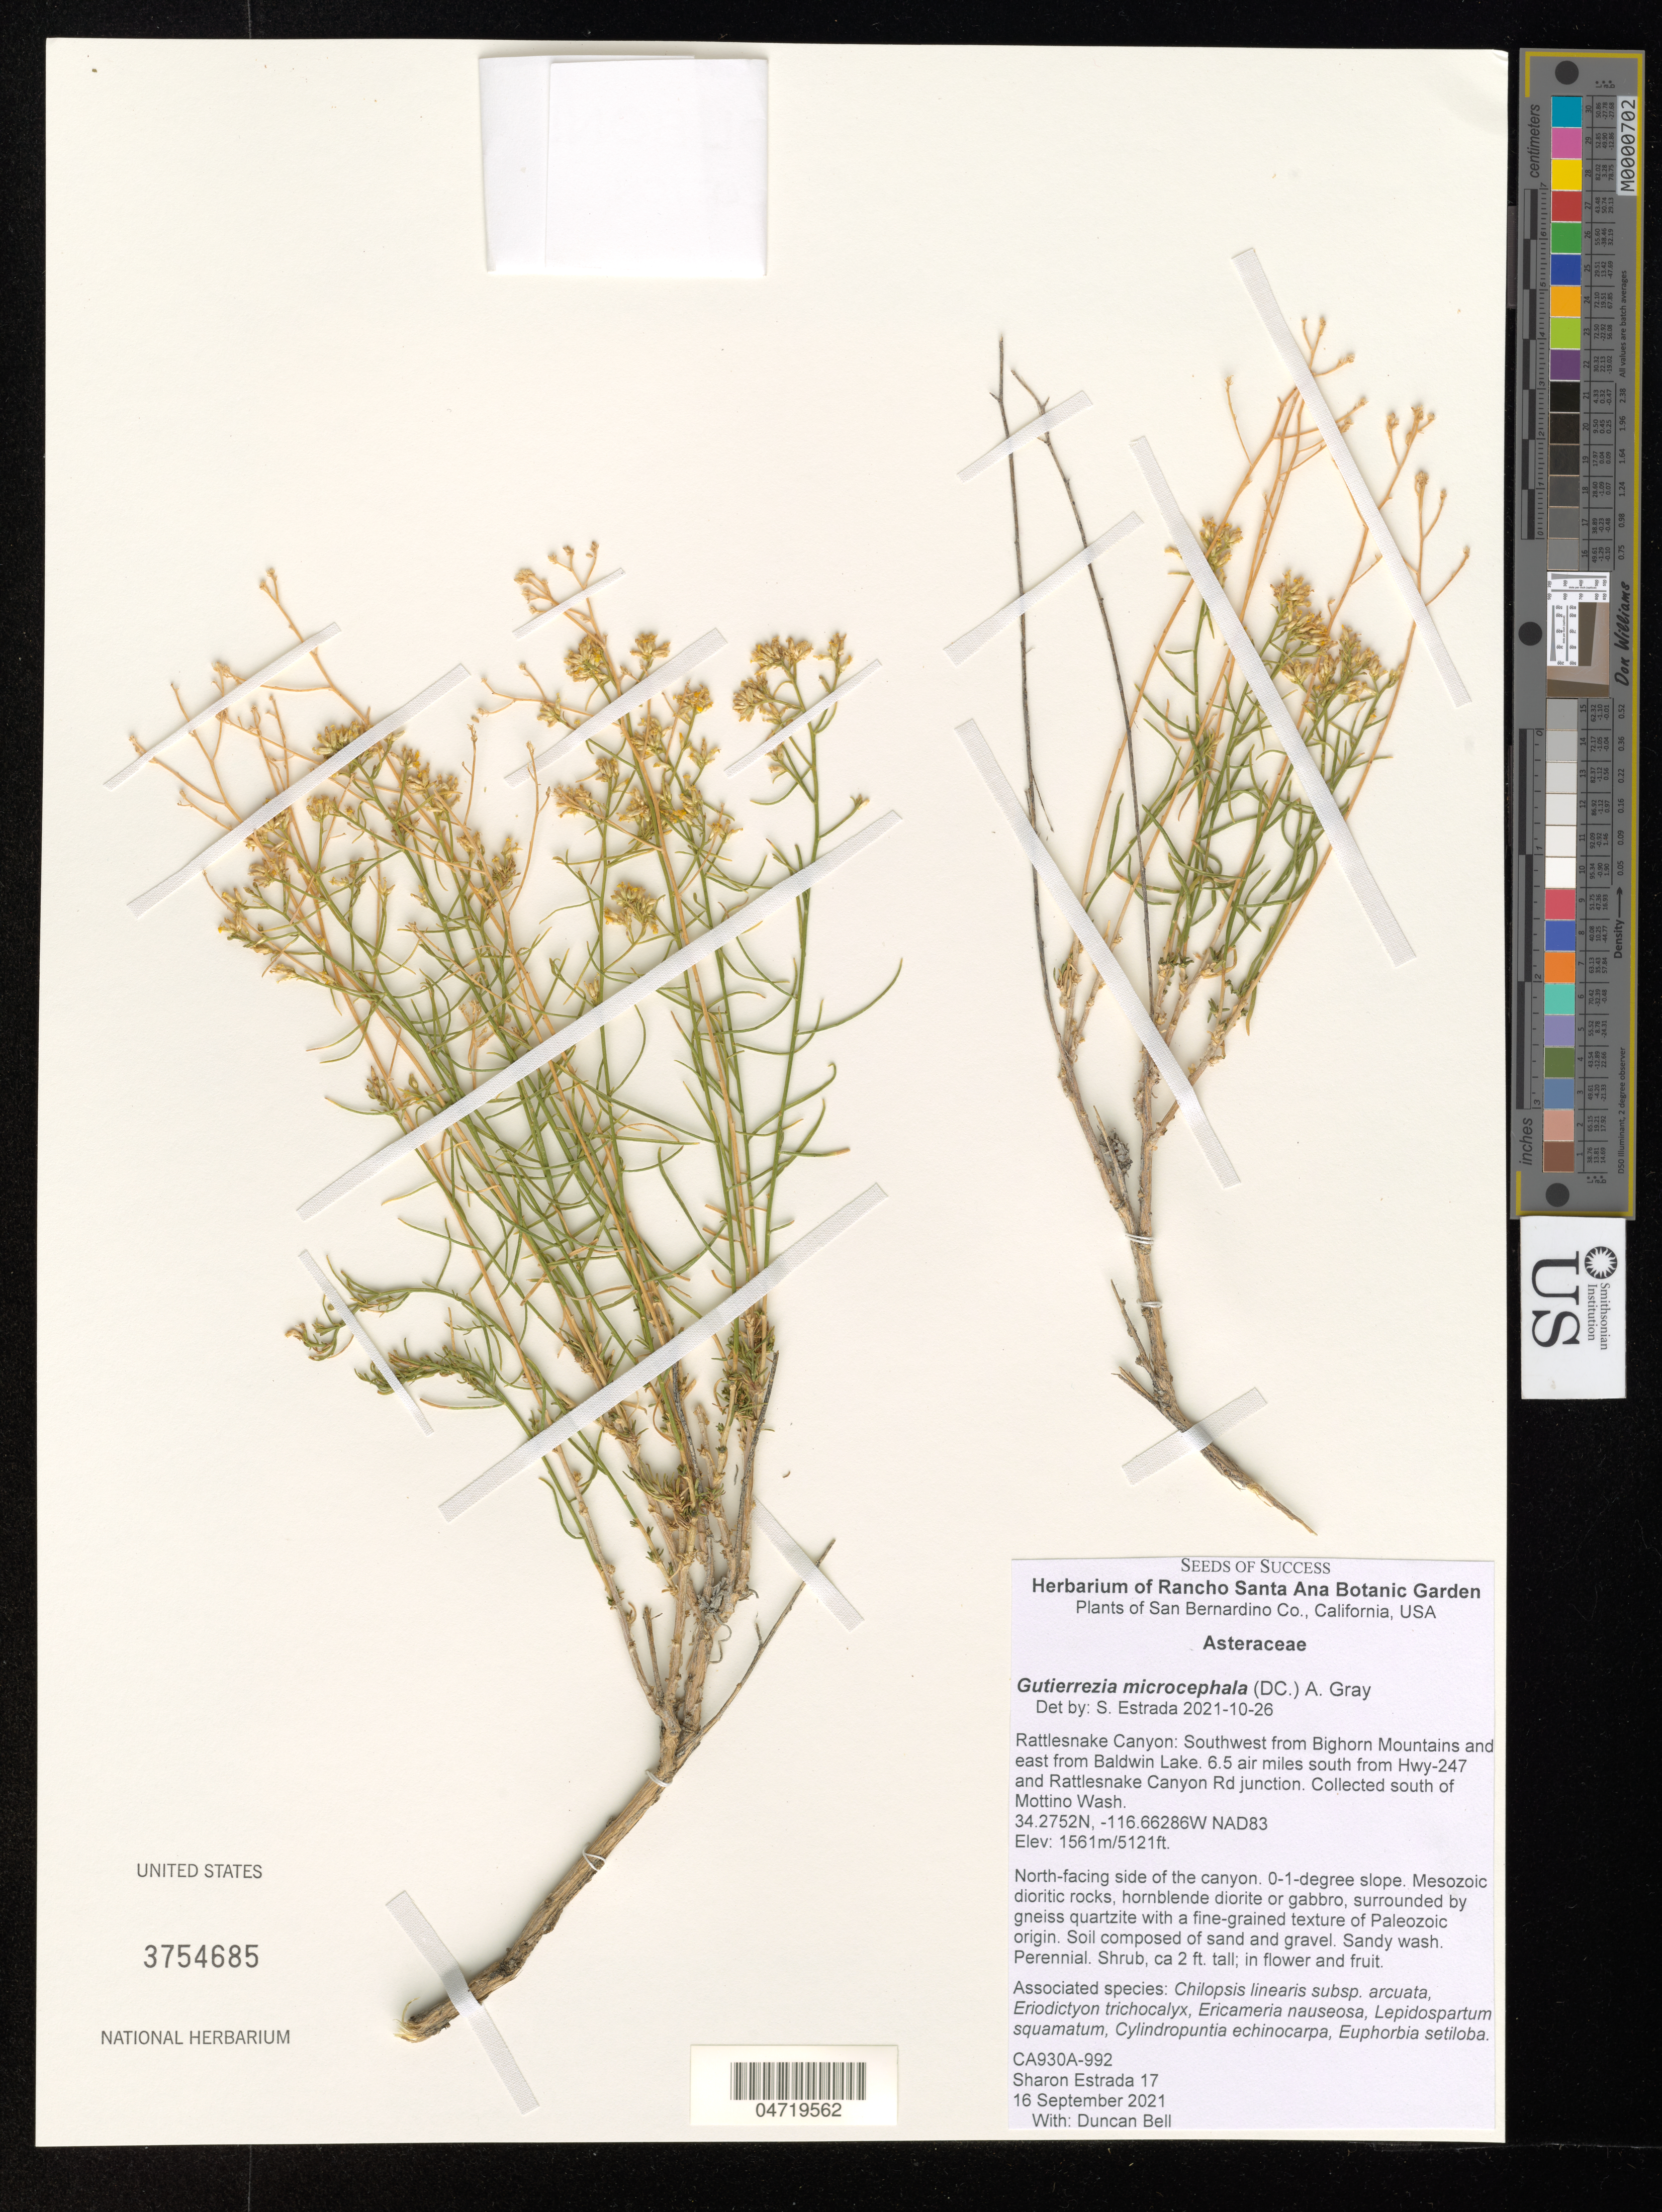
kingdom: Plantae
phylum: Tracheophyta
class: Magnoliopsida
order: Asterales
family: Asteraceae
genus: Gutierrezia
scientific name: Gutierrezia microcephala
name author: (DC.) A. Gray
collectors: J. Kyötikki & D. S. Bell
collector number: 17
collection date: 2021-09-16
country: United States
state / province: California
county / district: San Bernardino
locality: San Bernardino Co. Rattlesnake Canyon: Southwest from Bighorn Mountains and east from Baldwin Lake. 6.5 air miles south from Hwy-247 and Rattlesnake Canyon Rd junction. Collected south of Mottino Wash. NAD83.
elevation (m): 1561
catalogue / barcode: US 3754685